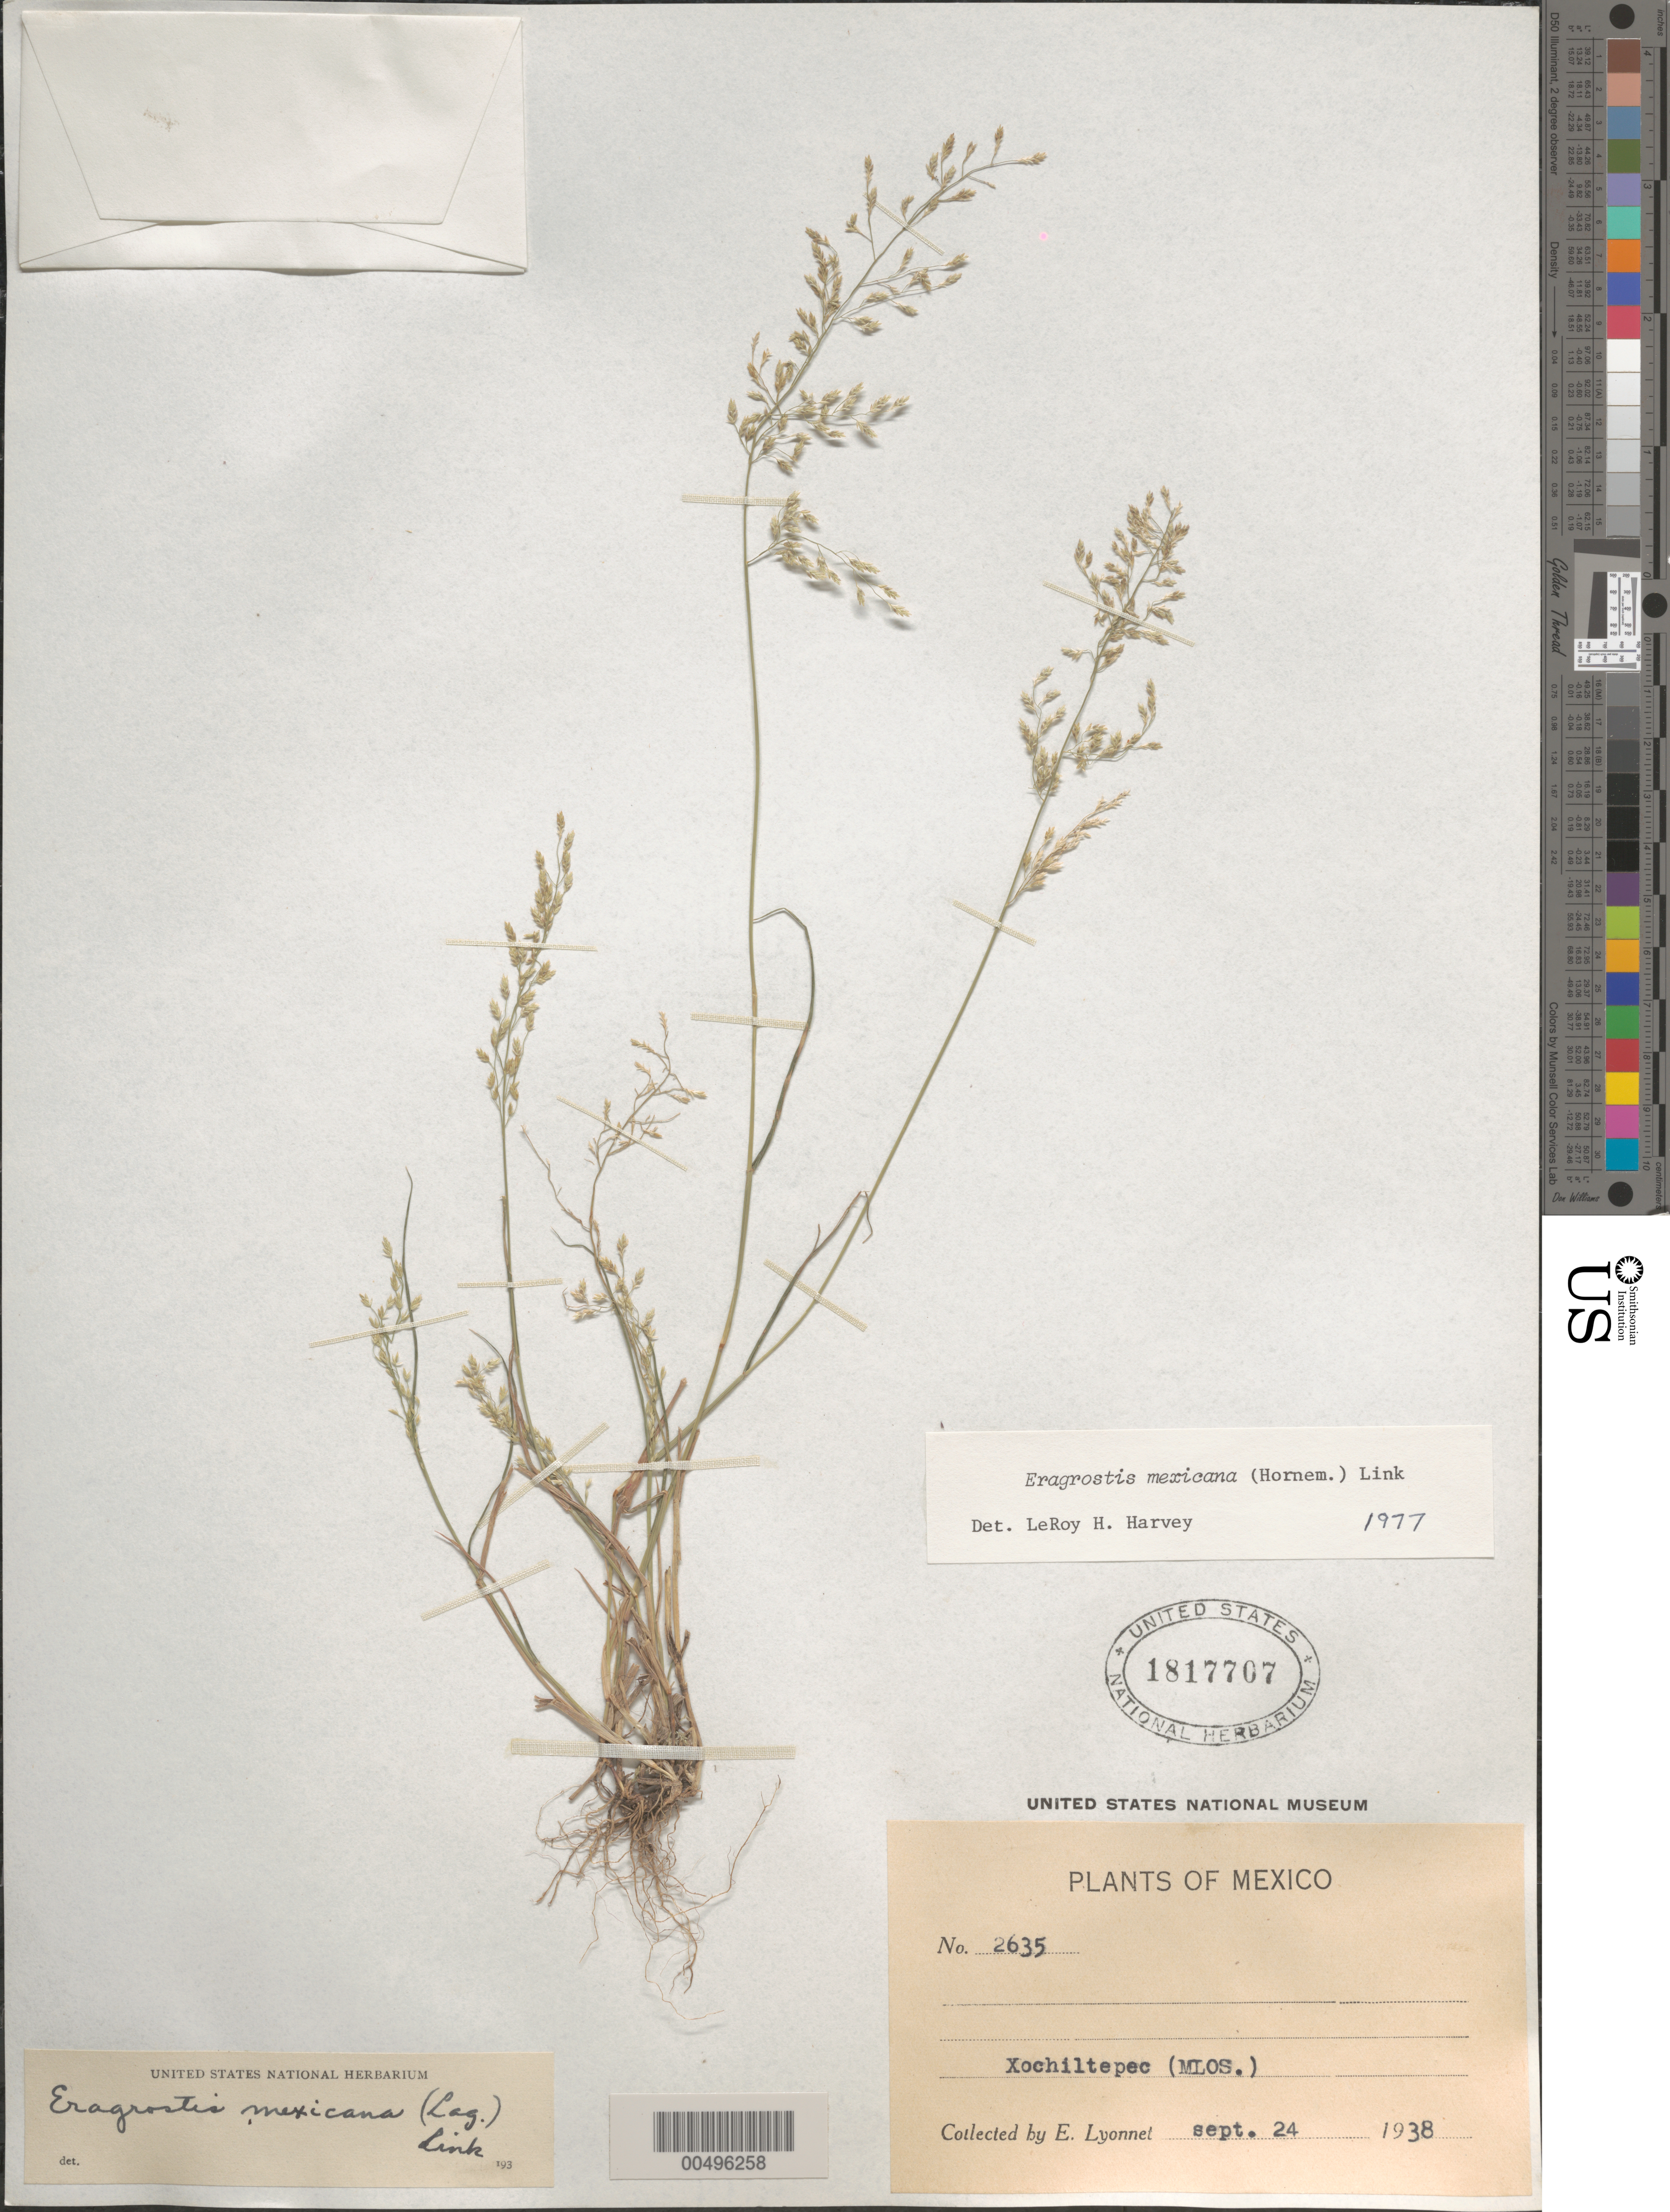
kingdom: Plantae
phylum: Tracheophyta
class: Liliopsida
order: Poales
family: Poaceae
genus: Eragrostis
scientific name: Eragrostis mexicana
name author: (Hornem.) Link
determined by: Harvey, L. H.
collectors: Bro. E. Lyonnet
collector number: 2635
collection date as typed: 24 Sep 1938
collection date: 1938-09-24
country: Mexico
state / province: Morelos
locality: Xochiltepec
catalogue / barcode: US 1817707